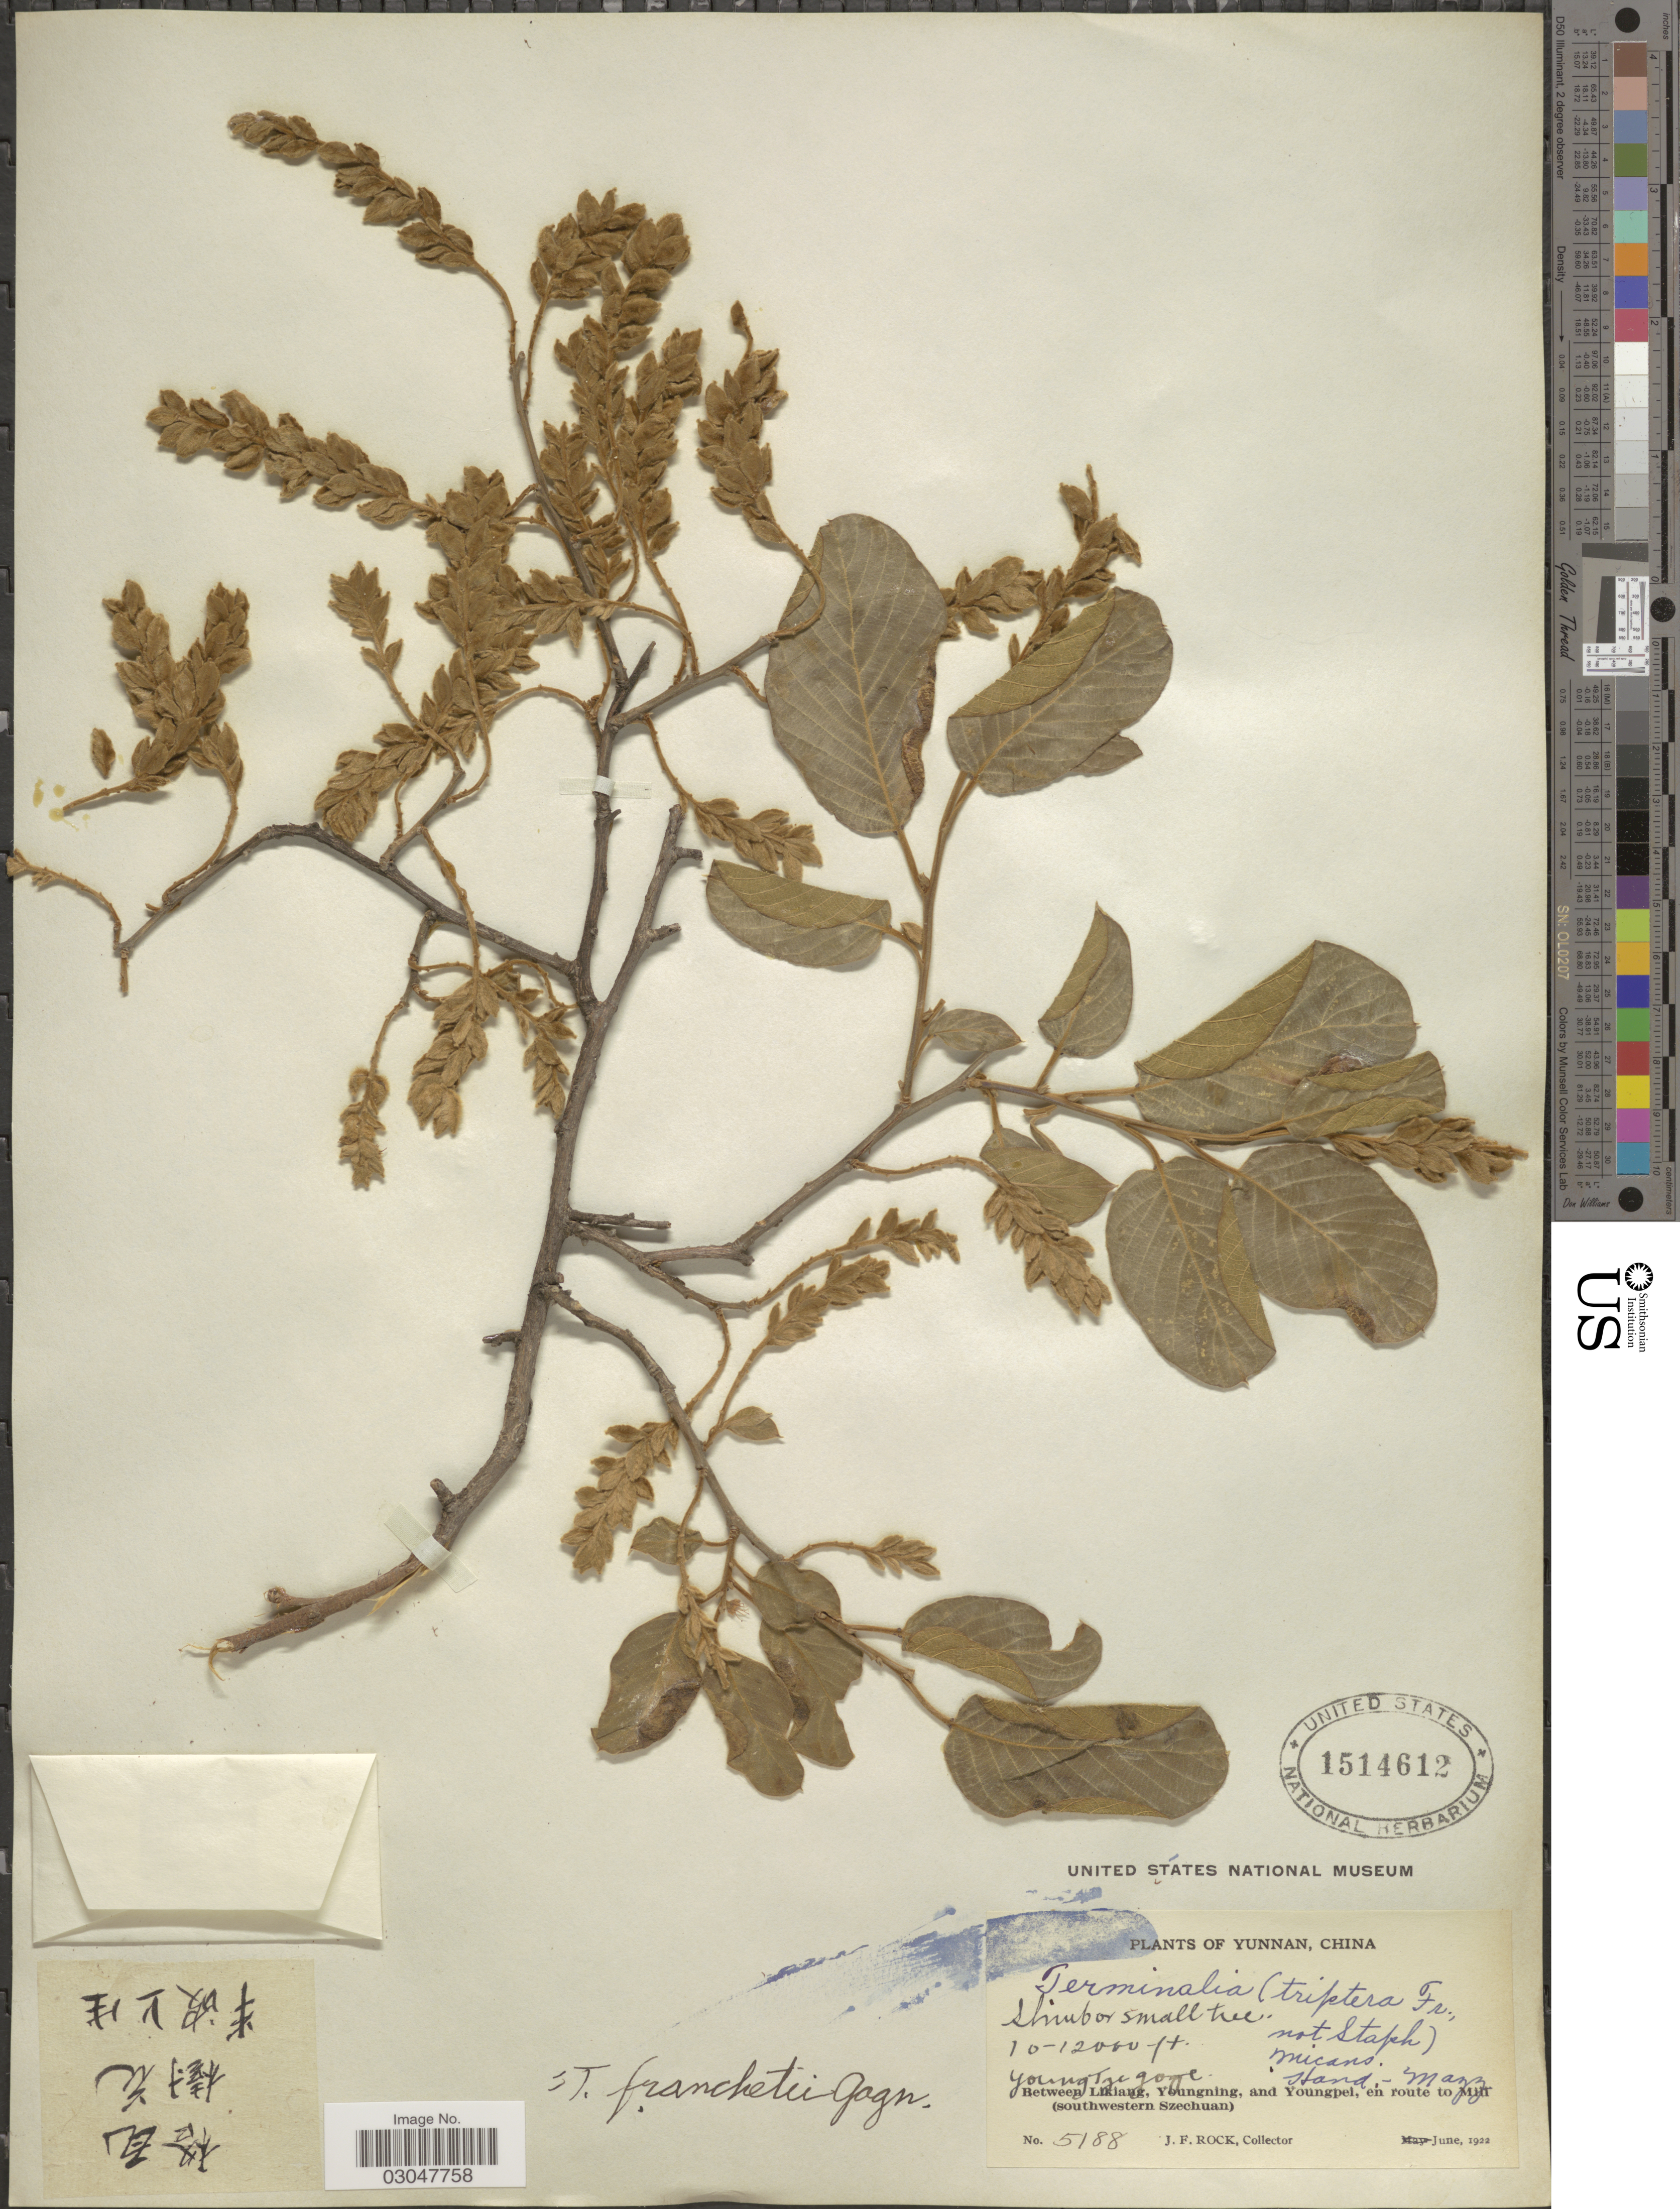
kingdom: Plantae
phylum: Tracheophyta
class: Magnoliopsida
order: Myrtales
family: Combretaceae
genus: Terminalia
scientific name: Terminalia franchetii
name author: Gagnep.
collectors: J. Rock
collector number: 5188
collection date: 1922-06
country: China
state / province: Yunnan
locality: Young Tze Goge. Between Likiang, Youngning, and Youngpei, en route to Mili (southwestern Szechuan).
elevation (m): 3048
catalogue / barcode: US 1514612